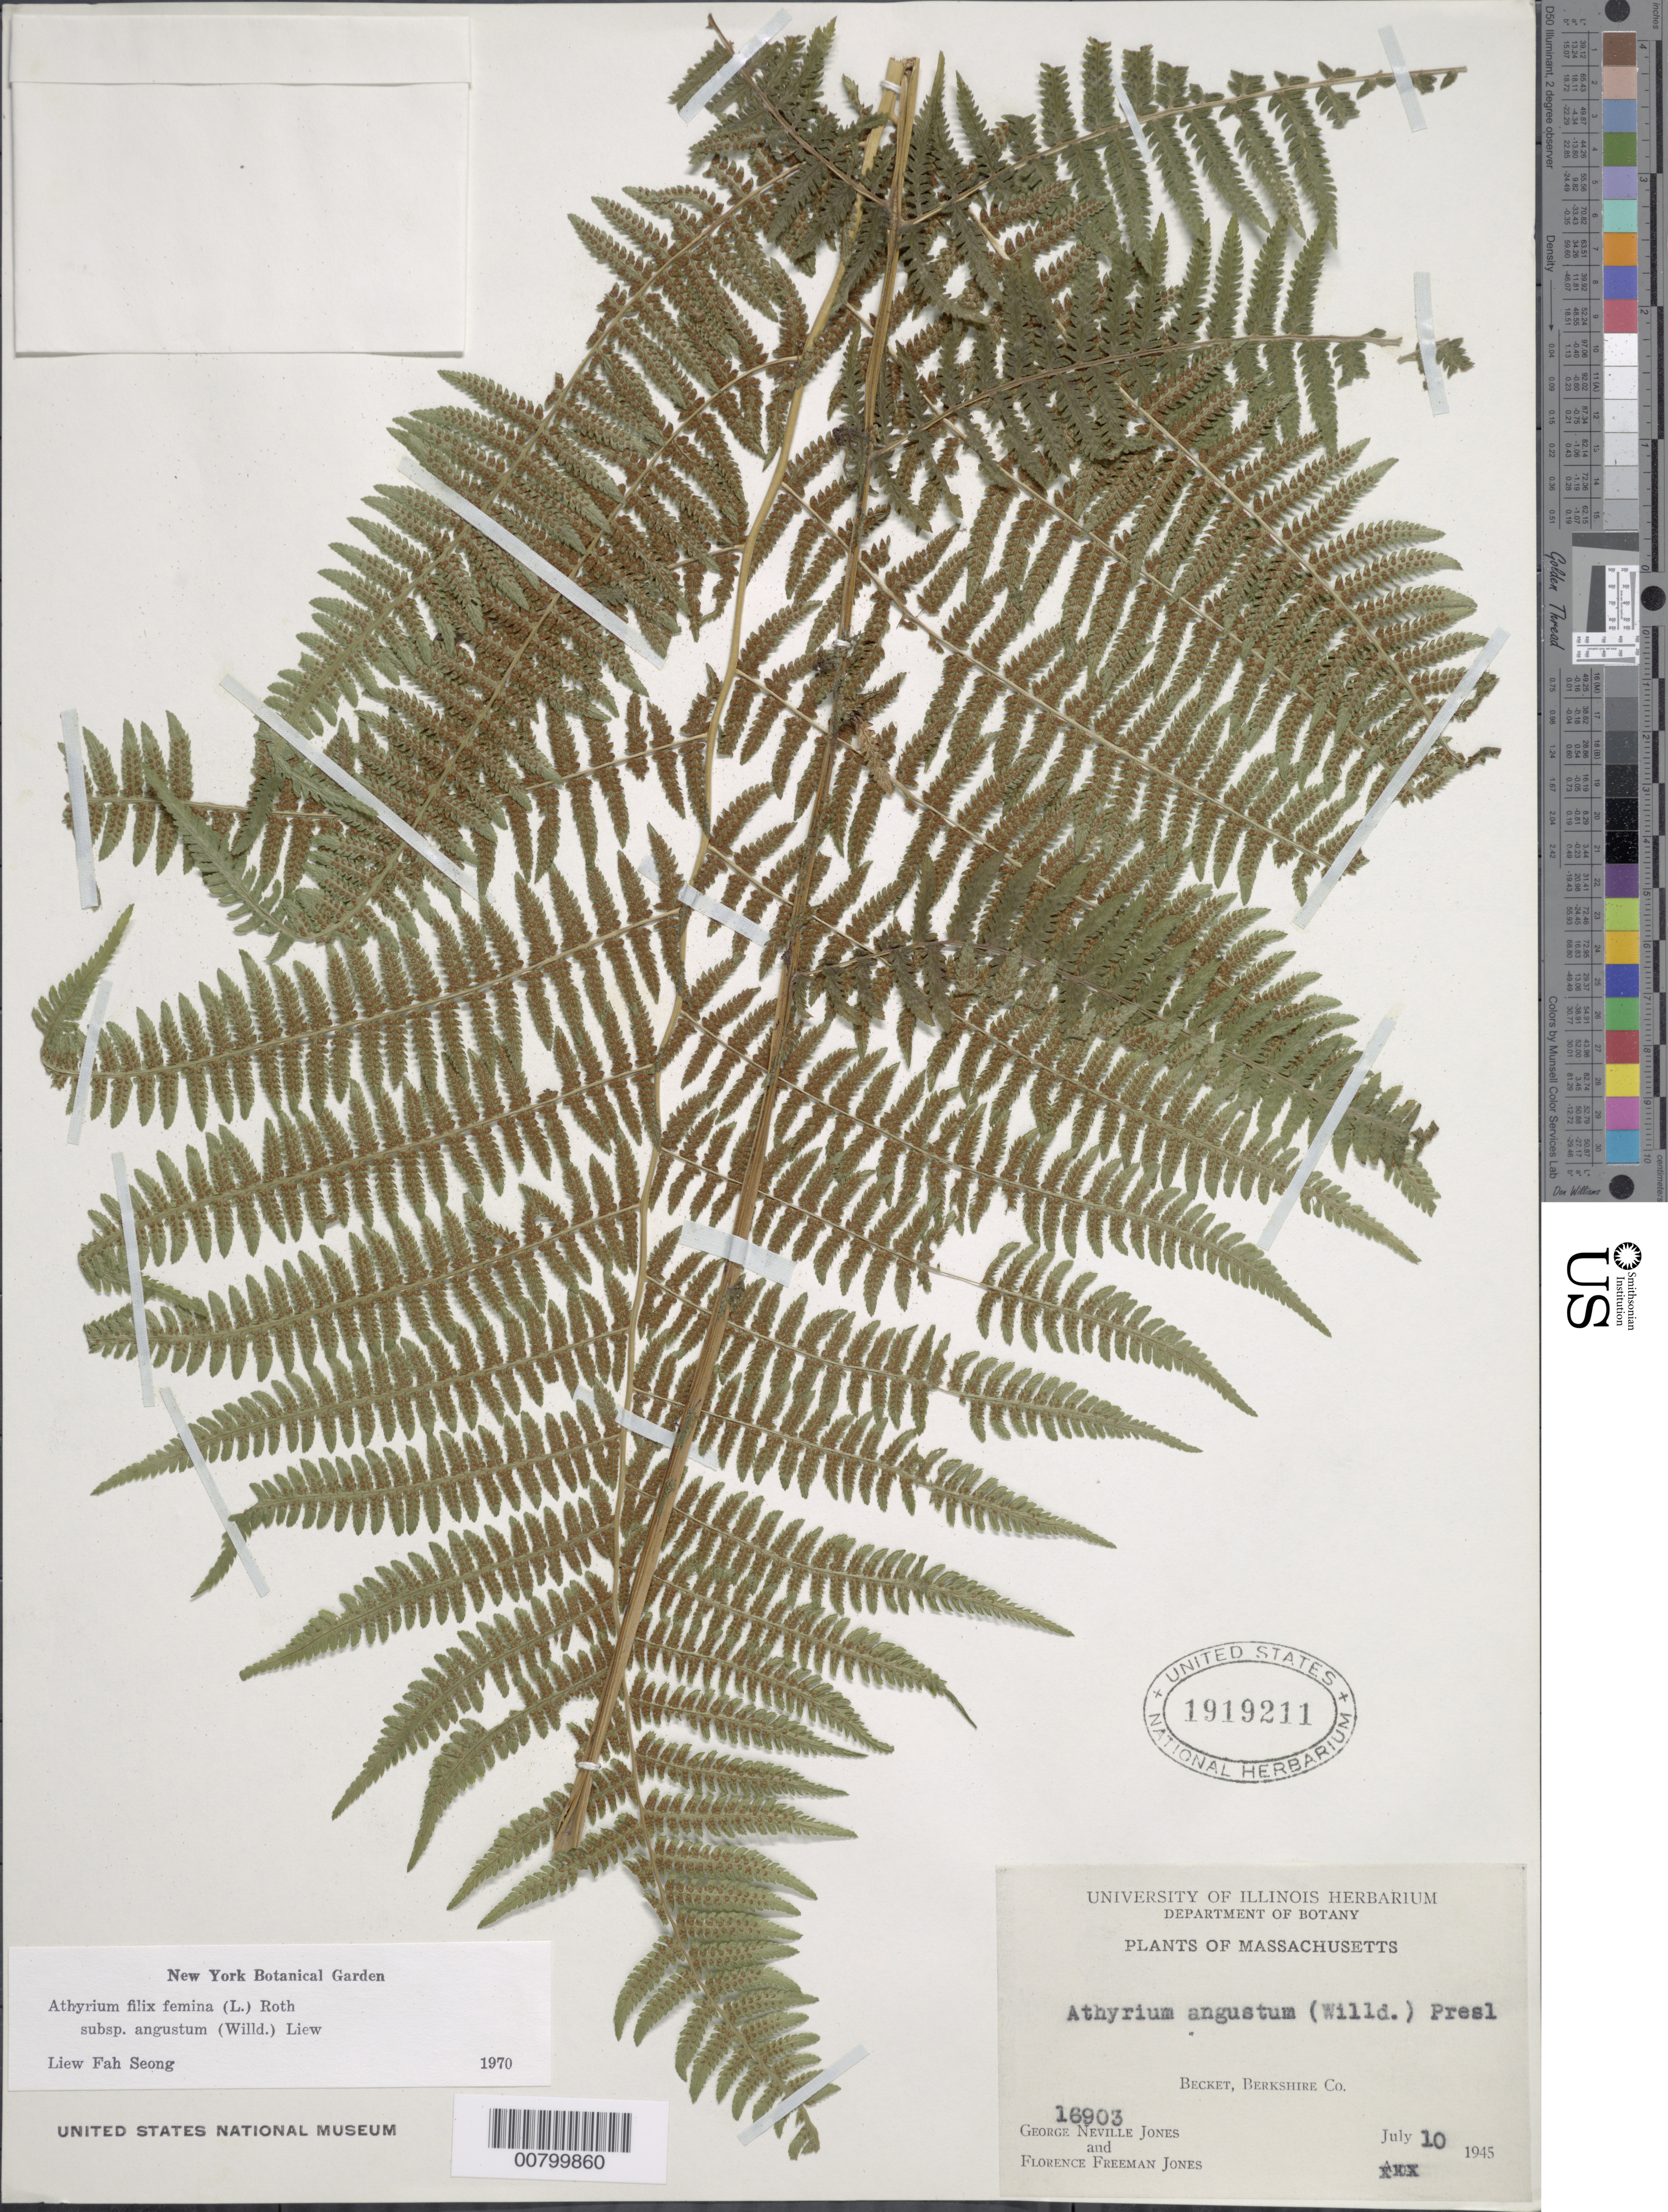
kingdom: Plantae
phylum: Tracheophyta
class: Polypodiopsida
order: Polypodiales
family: Athyriaceae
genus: Athyrium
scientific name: Athyrium filix-femina subsp. angustatum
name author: (Willd.) R.T. Clausen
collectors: G. N. Jones & F. F. Jones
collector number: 16903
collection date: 1945-07-10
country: United States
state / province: Massachusetts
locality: Becket, Berkshire Co.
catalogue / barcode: US 1919211